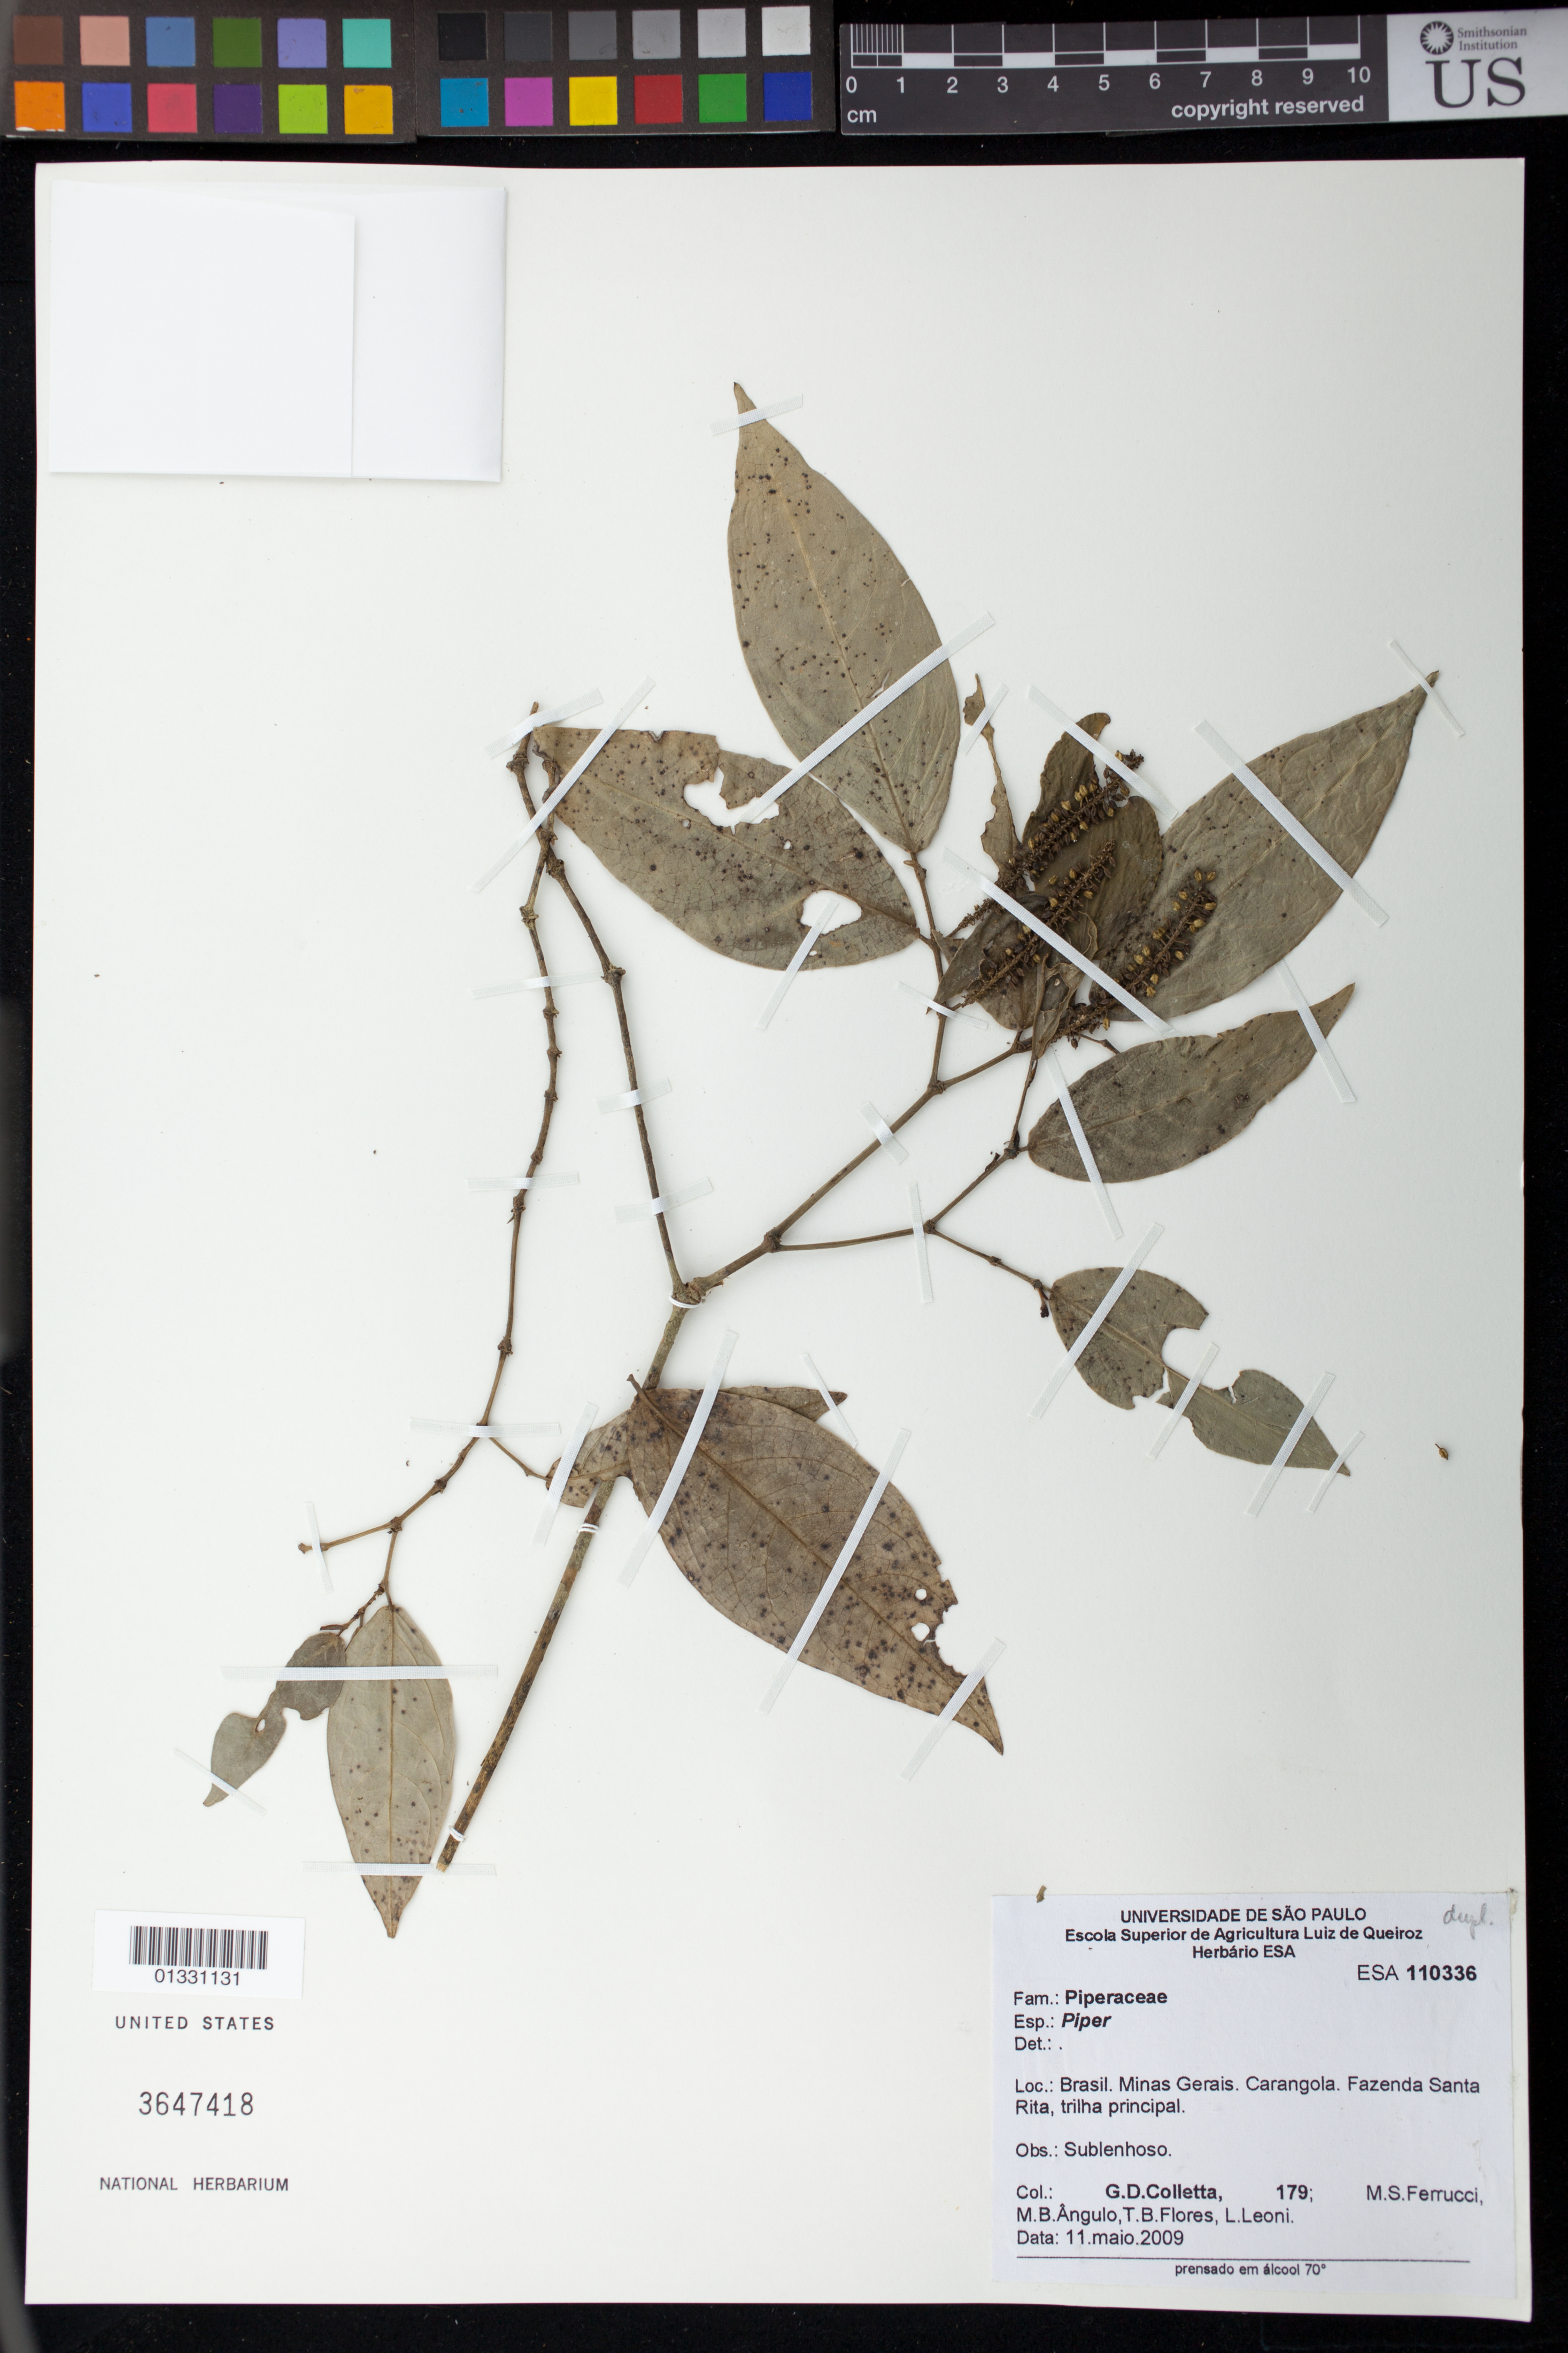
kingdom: Plantae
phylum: Tracheophyta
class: Magnoliopsida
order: Piperales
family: Piperaceae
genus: Piper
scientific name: Piper sp.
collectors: G. Colletta, M. S. Ferrucci, M. Angulo, T. Flores & L. S. Leoni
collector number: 179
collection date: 2009-05-11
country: Brazil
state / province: Minas Gerais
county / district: Carangola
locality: Fazenda Santa Rita, trilha principal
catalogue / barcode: US 3647418